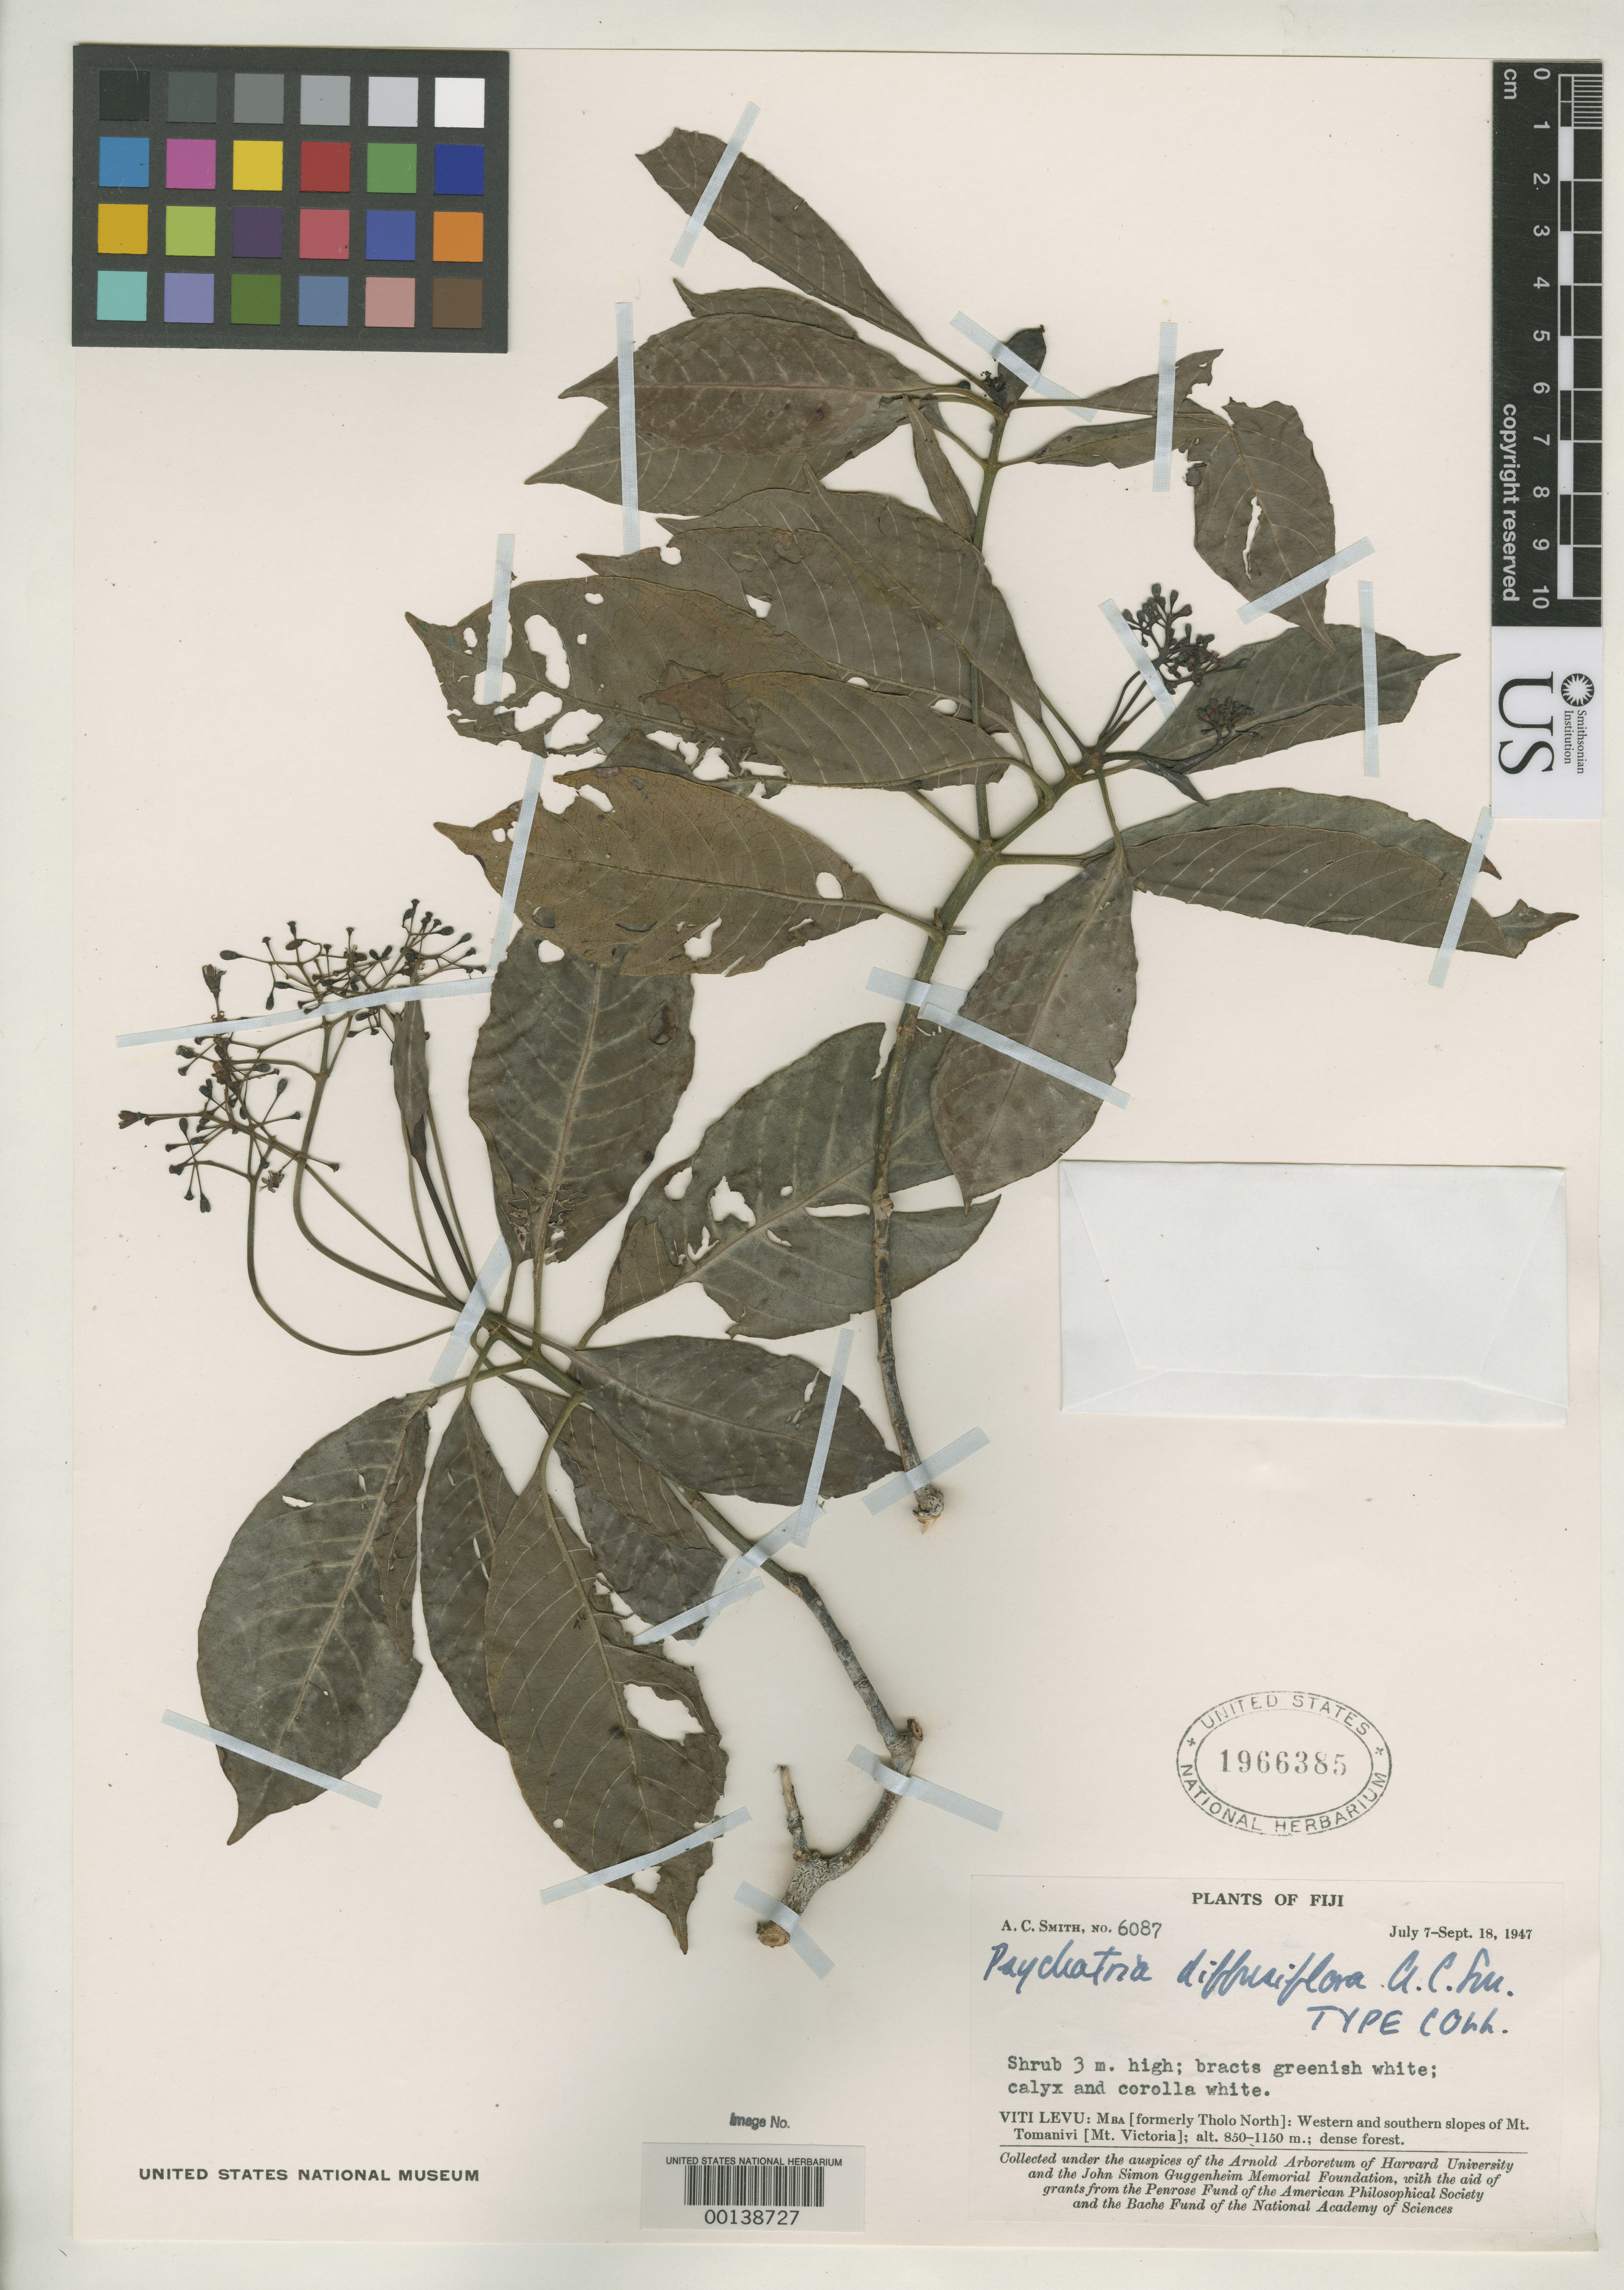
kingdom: Plantae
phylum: Tracheophyta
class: Magnoliopsida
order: Gentianales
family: Rubiaceae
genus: Psychotria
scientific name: Psychotria diffusiflora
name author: A.C. Sm.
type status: Isotype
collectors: A. C. Smith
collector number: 6087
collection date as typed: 18 Sep 1947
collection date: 1947-09-18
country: Fiji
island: Viti Levu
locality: Mba, S slopes of Mt. Tomanivi, Mt. Victoria. [Viti Levu Group]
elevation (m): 850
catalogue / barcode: US 1966385